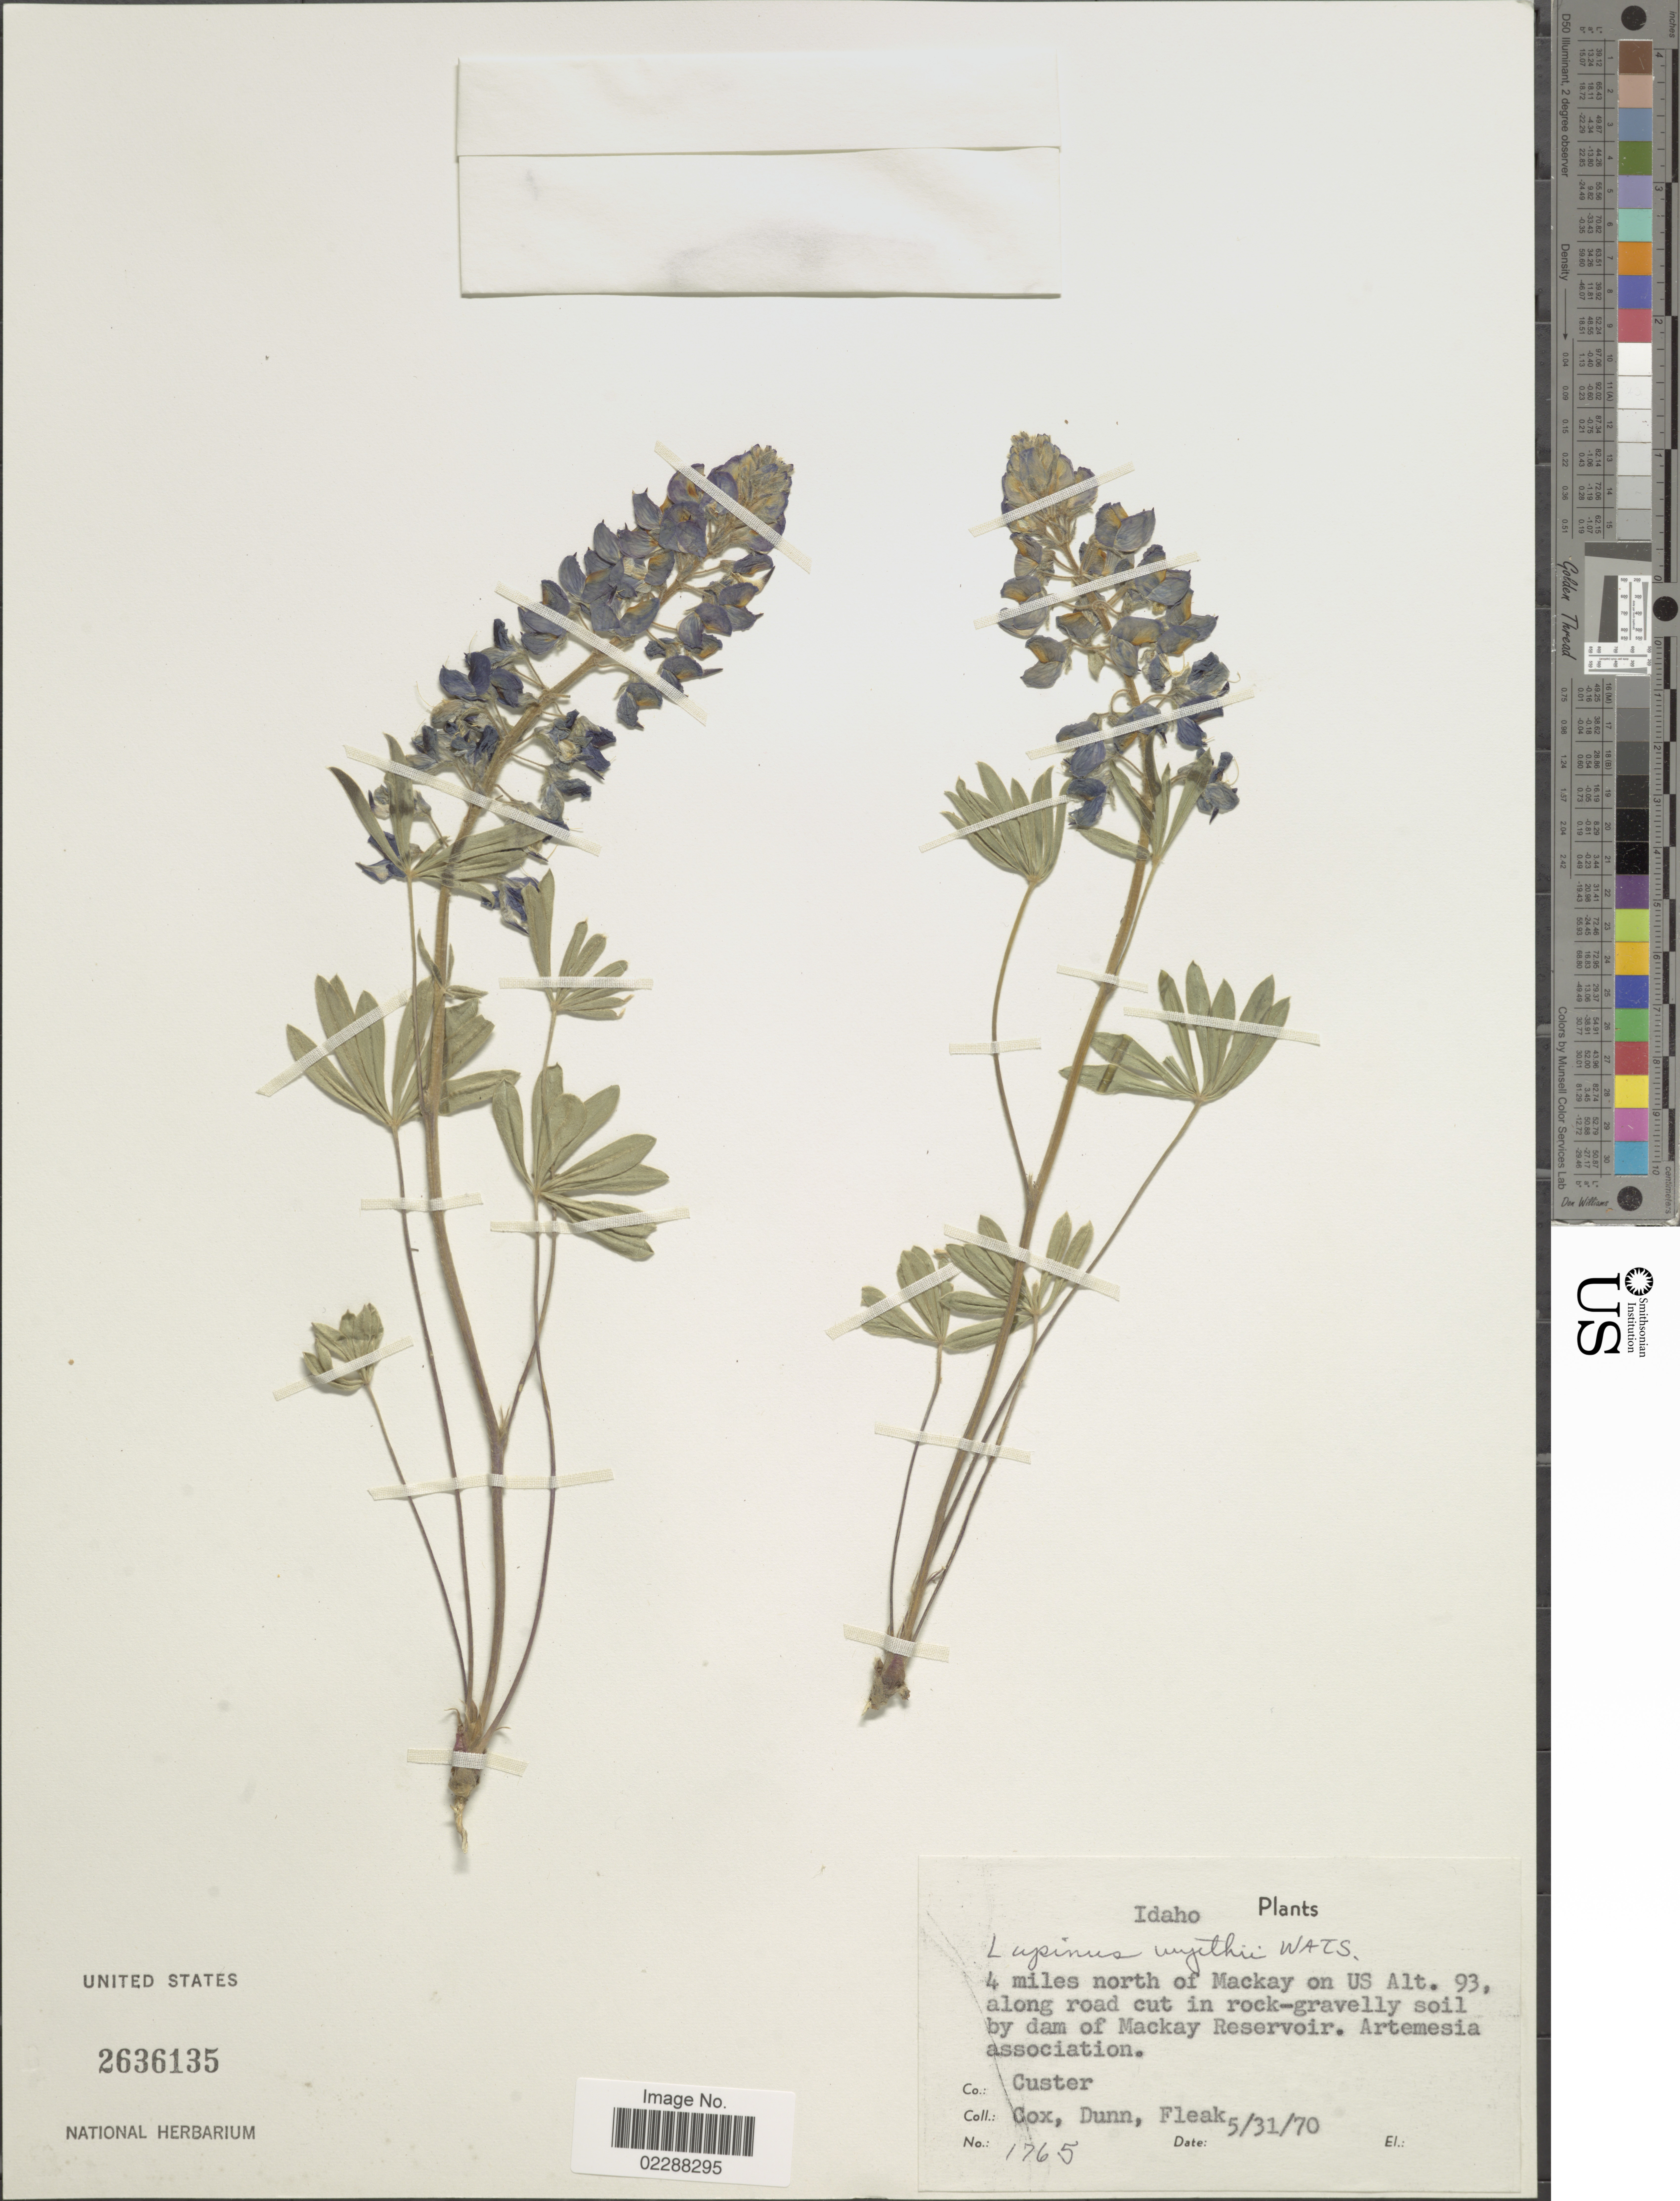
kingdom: Plantae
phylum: Tracheophyta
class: Magnoliopsida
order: Fabales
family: Fabaceae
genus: Lupinus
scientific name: Lupinus wyethii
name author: S. Watson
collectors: -. Cox, Dunn, -- & L. Fleak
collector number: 1765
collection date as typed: Transcribed d/m/y: 31/5/70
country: United States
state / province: Idaho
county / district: Custer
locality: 4 miles north of Mackay on US Alt. 93, along road cut in rocky-gravelly soil by dam of Mackay Reservoir.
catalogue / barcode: US 2636135